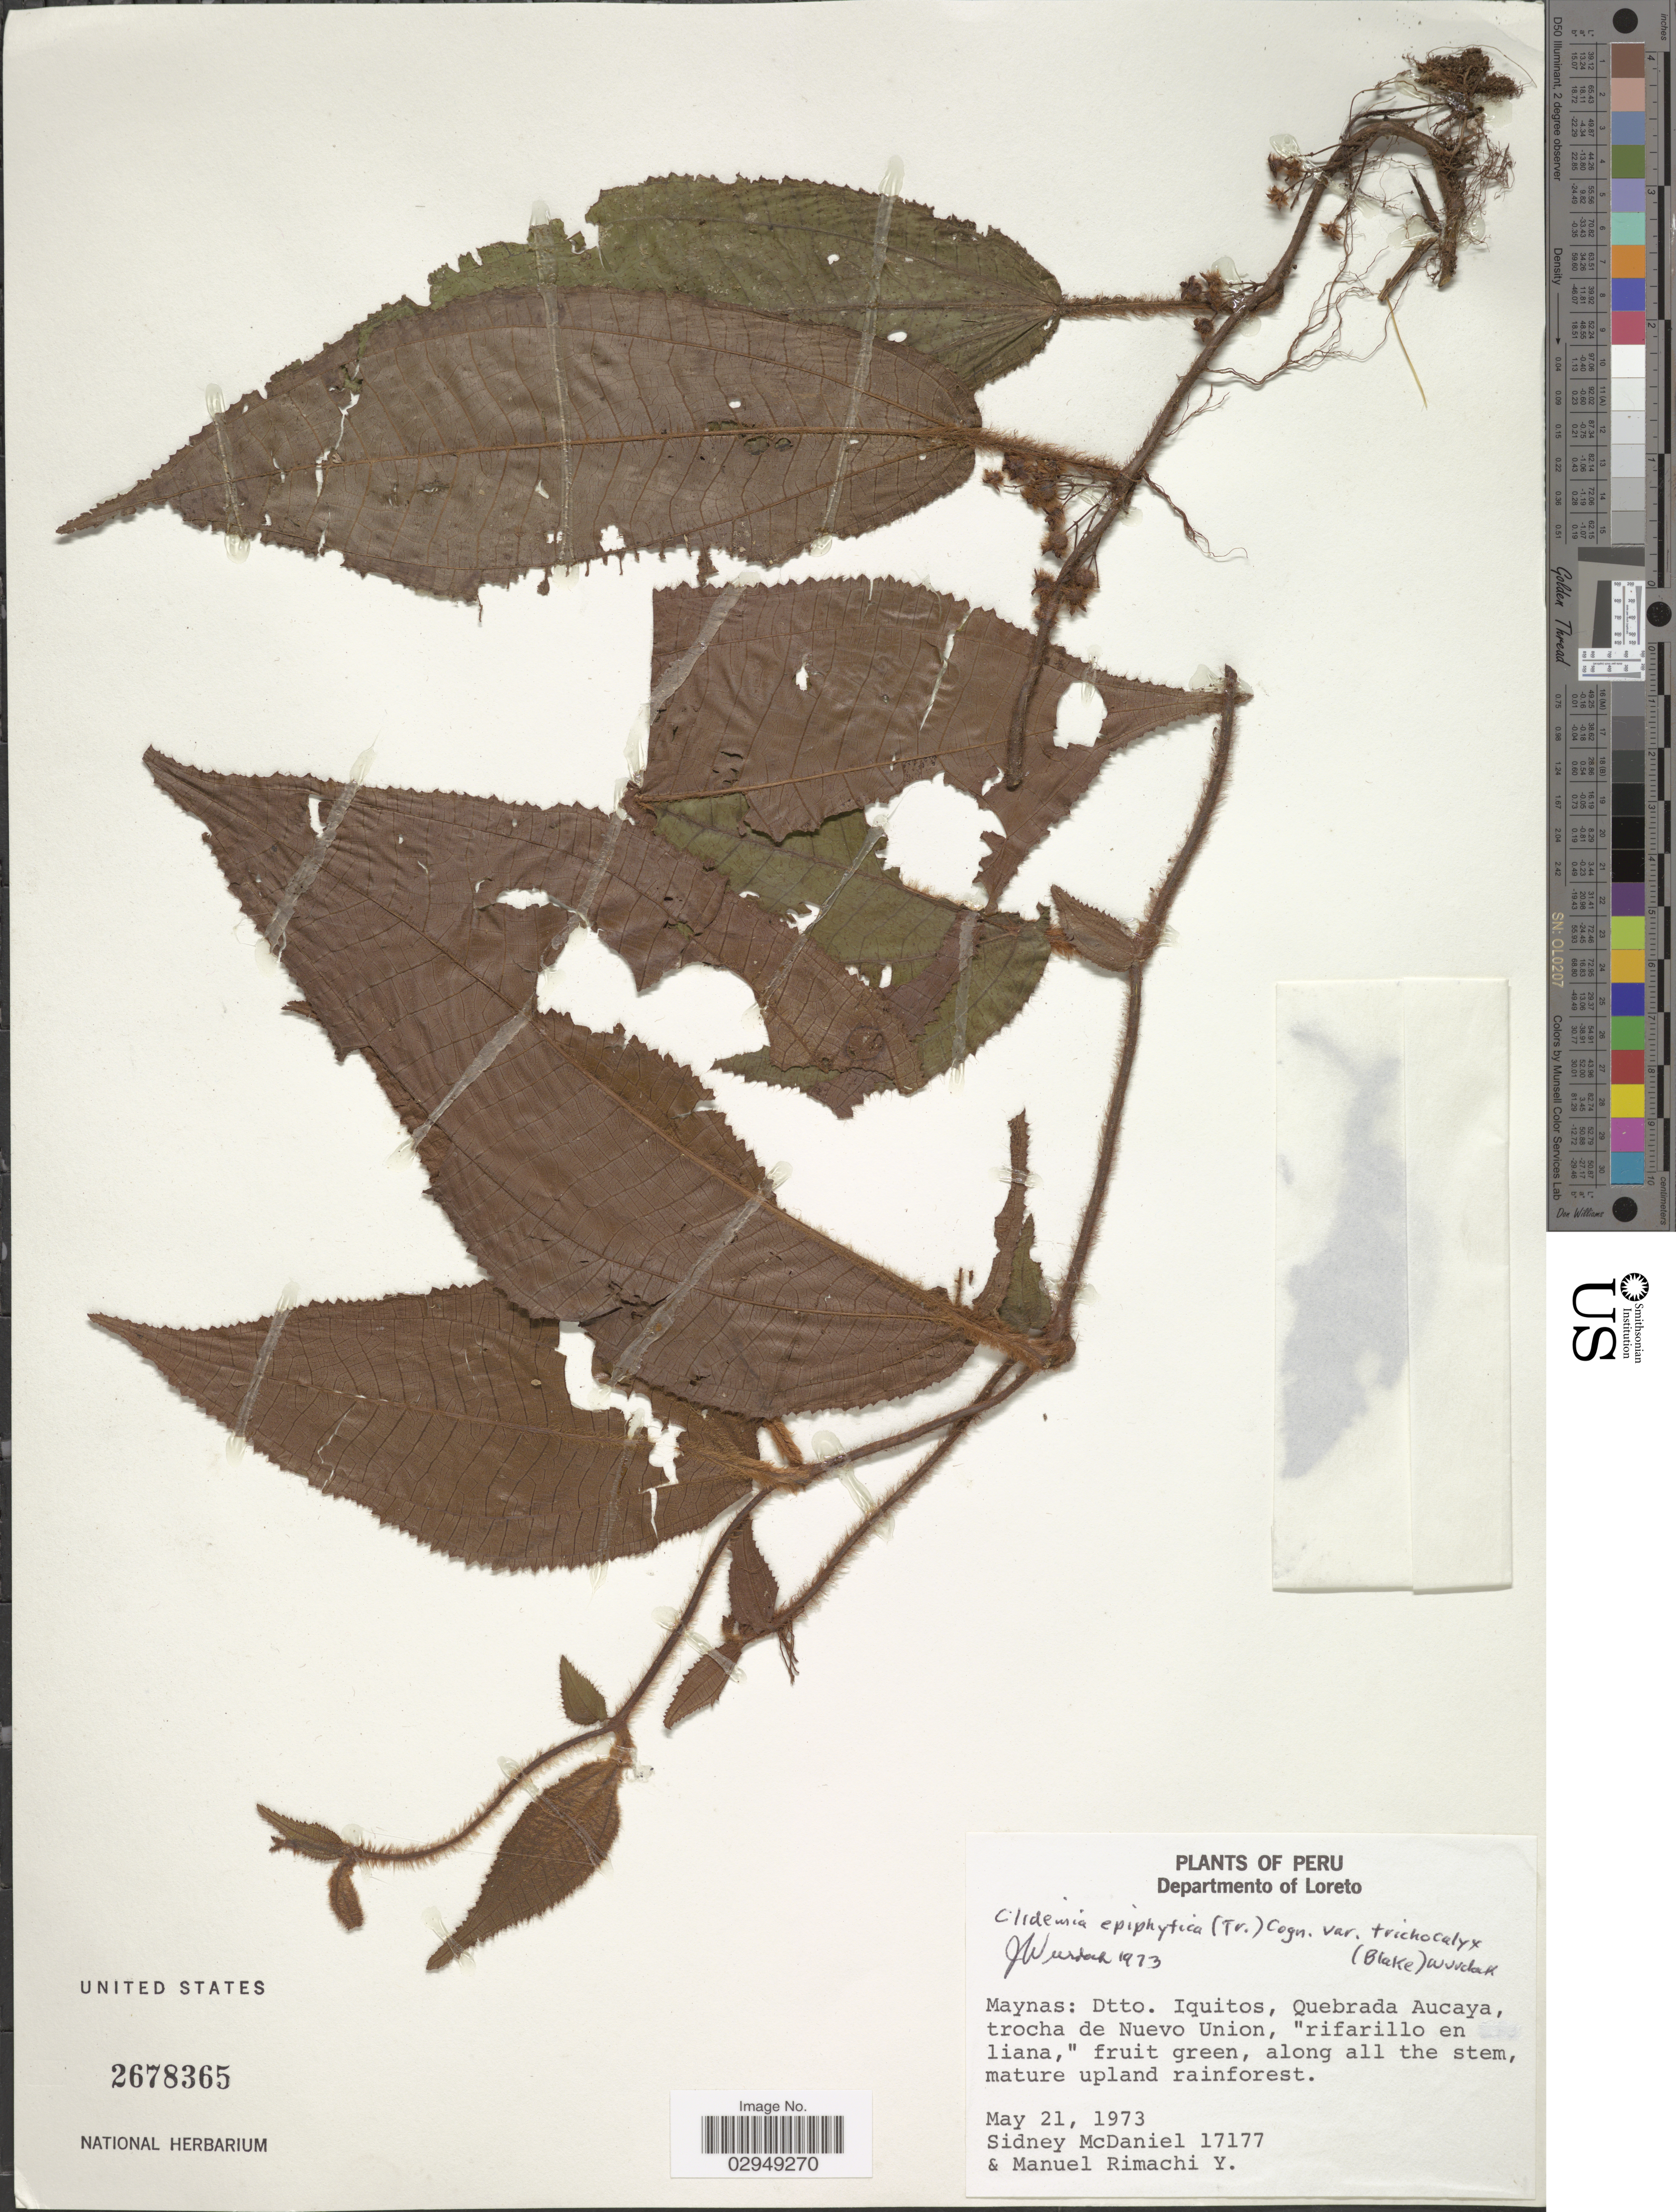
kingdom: Plantae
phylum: Tracheophyta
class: Magnoliopsida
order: Myrtales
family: Melastomataceae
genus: Clidemia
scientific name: Clidemia epiphytica var. trichocalyx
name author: (S.F. Blake) Wurdack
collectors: S. McDaniel & M. Rimachi Y.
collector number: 17177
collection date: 1973-05-21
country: Peru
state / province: Loreto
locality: Departmento of Loreto, Maynas, Dtto. Iquitos, Quebrada Aucaya, trocha de Nuevo Union.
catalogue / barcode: US 2678365